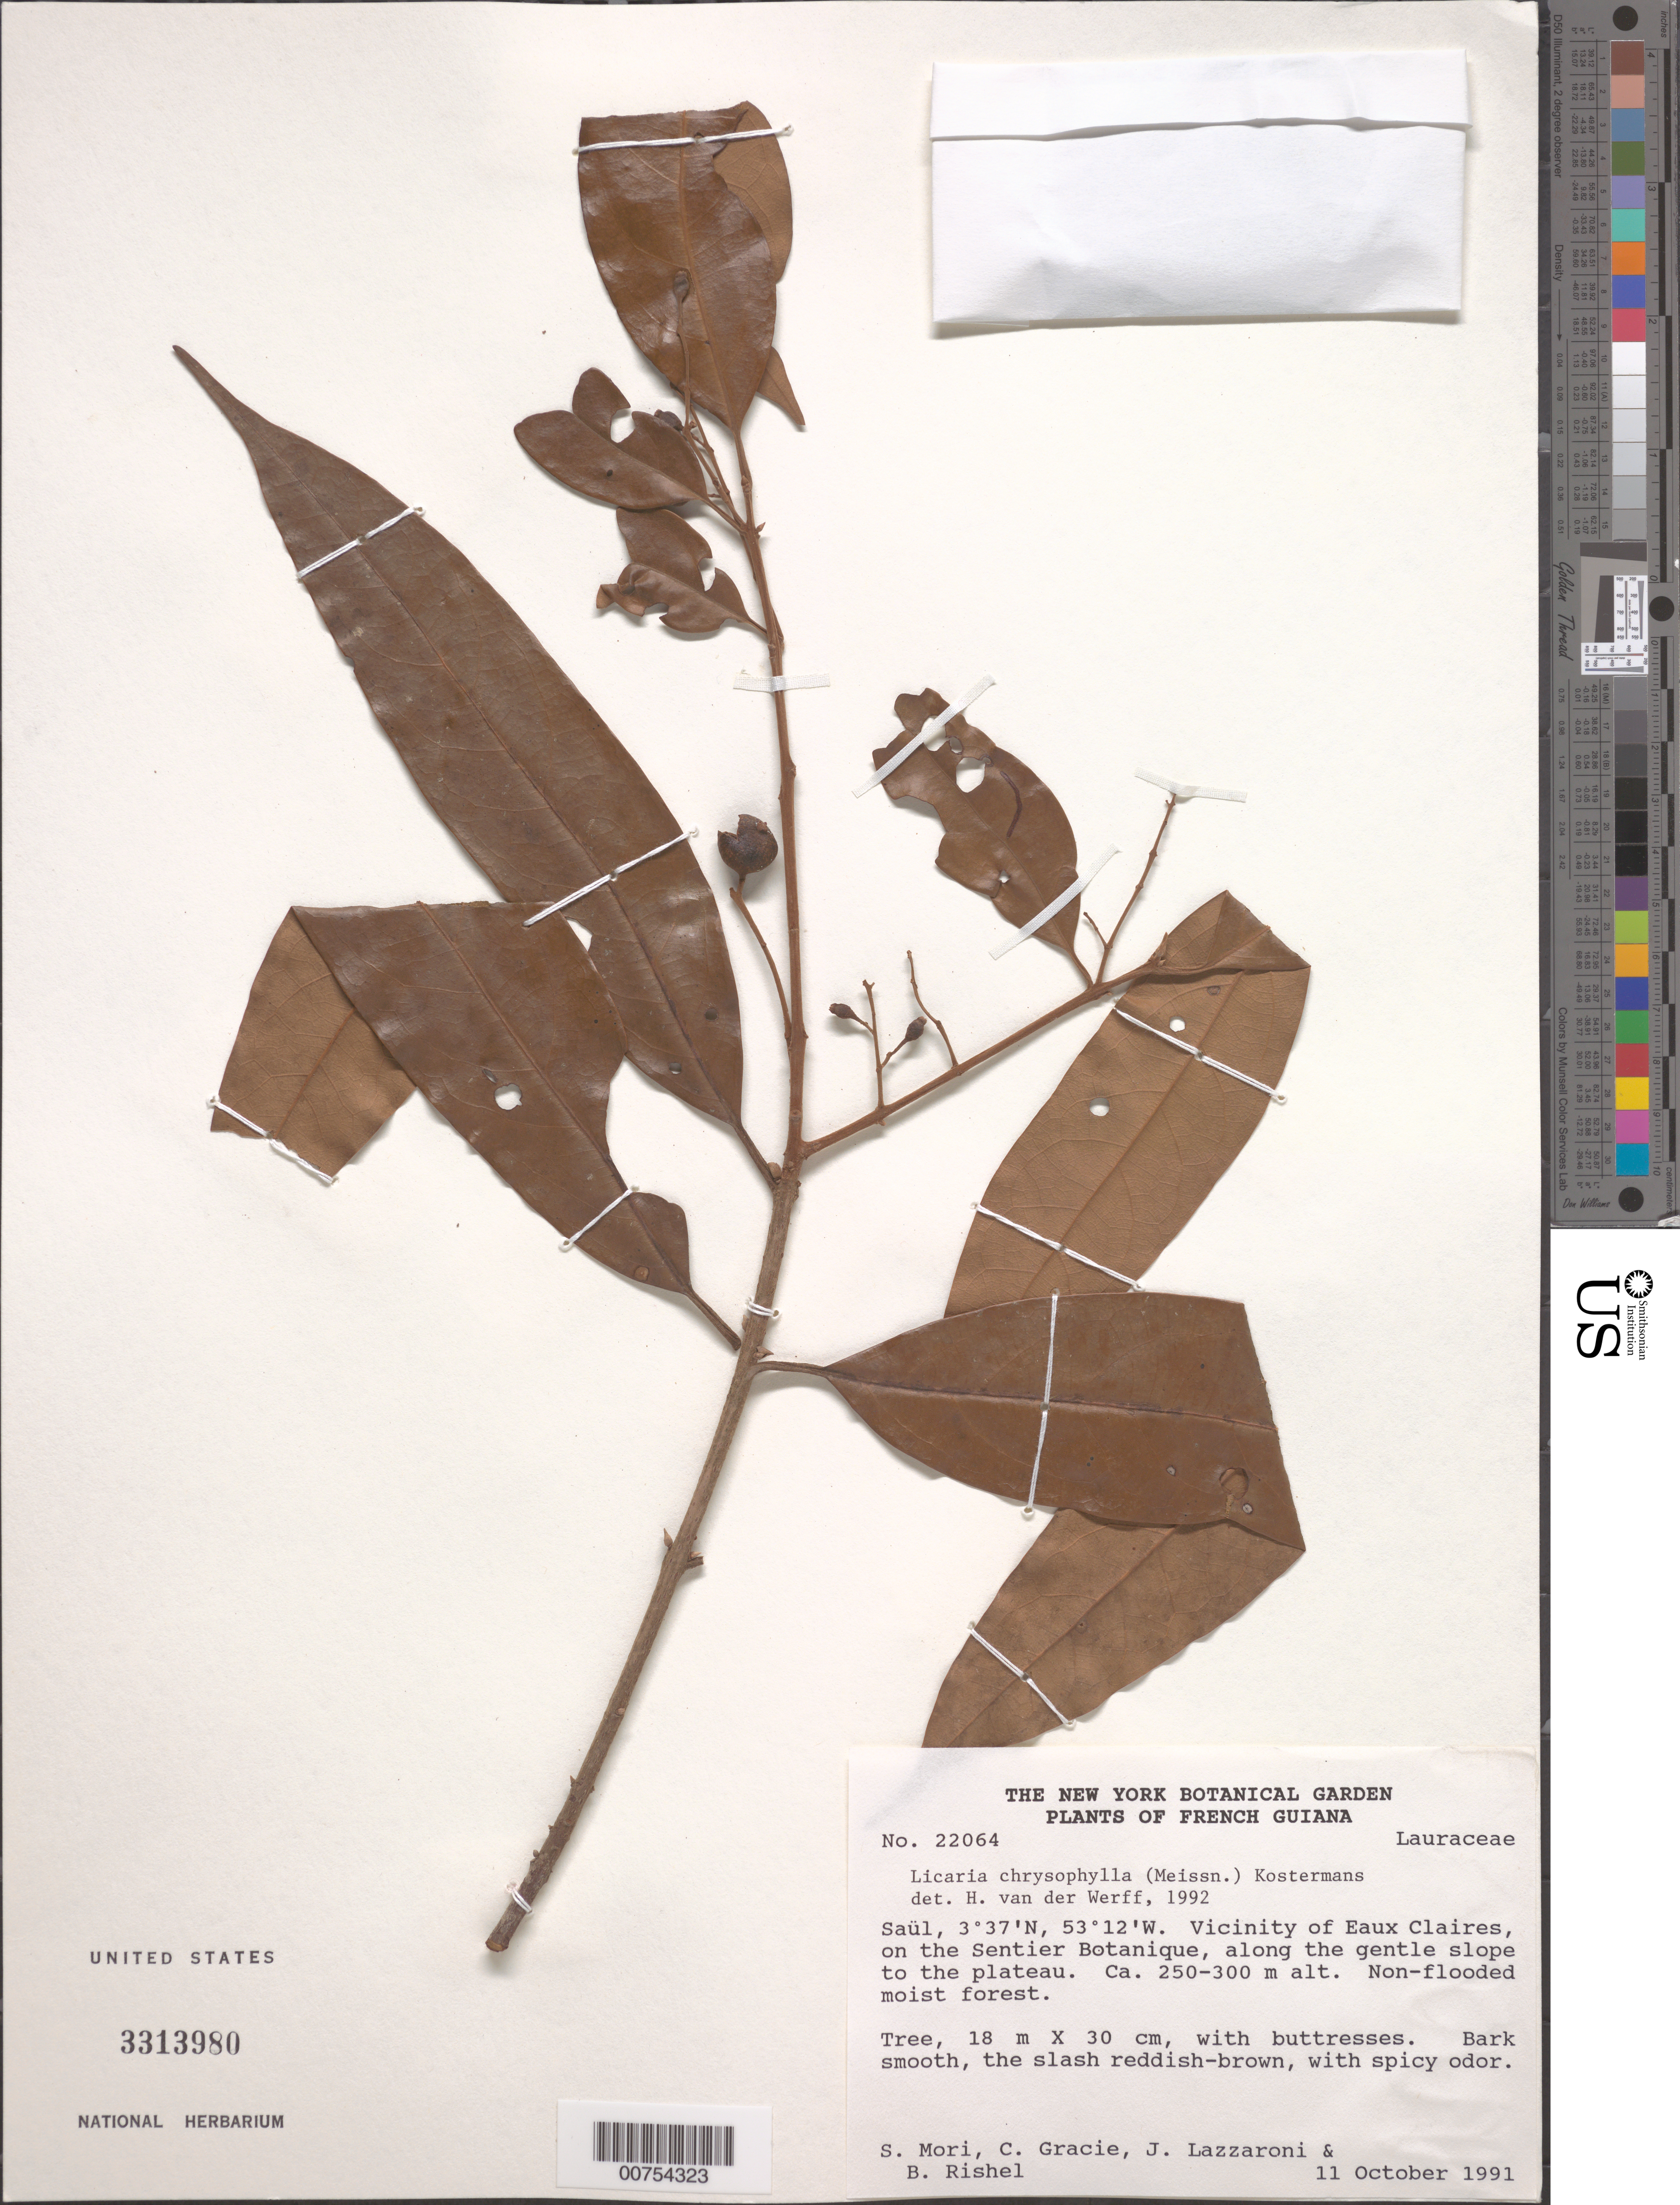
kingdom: Plantae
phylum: Tracheophyta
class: Magnoliopsida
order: Laurales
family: Lauraceae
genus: Licaria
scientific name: Licaria chrysophylla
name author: (Meisn.) Kosterm.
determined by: van der Werff, H., (MO), Missouri Botanical Garden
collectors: S. Mori, C. A. Gracie, J. Lazzaroni, B. Rishel, D. Russell & F. Wright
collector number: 22064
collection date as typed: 11-Oct-91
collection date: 1991-10-11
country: French Guiana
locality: Saül, vicinity of Eaux Claires on the Sentier Botanique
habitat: Non-flooded moist forest, along the gentle slope to the plateau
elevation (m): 250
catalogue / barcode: US 3313980